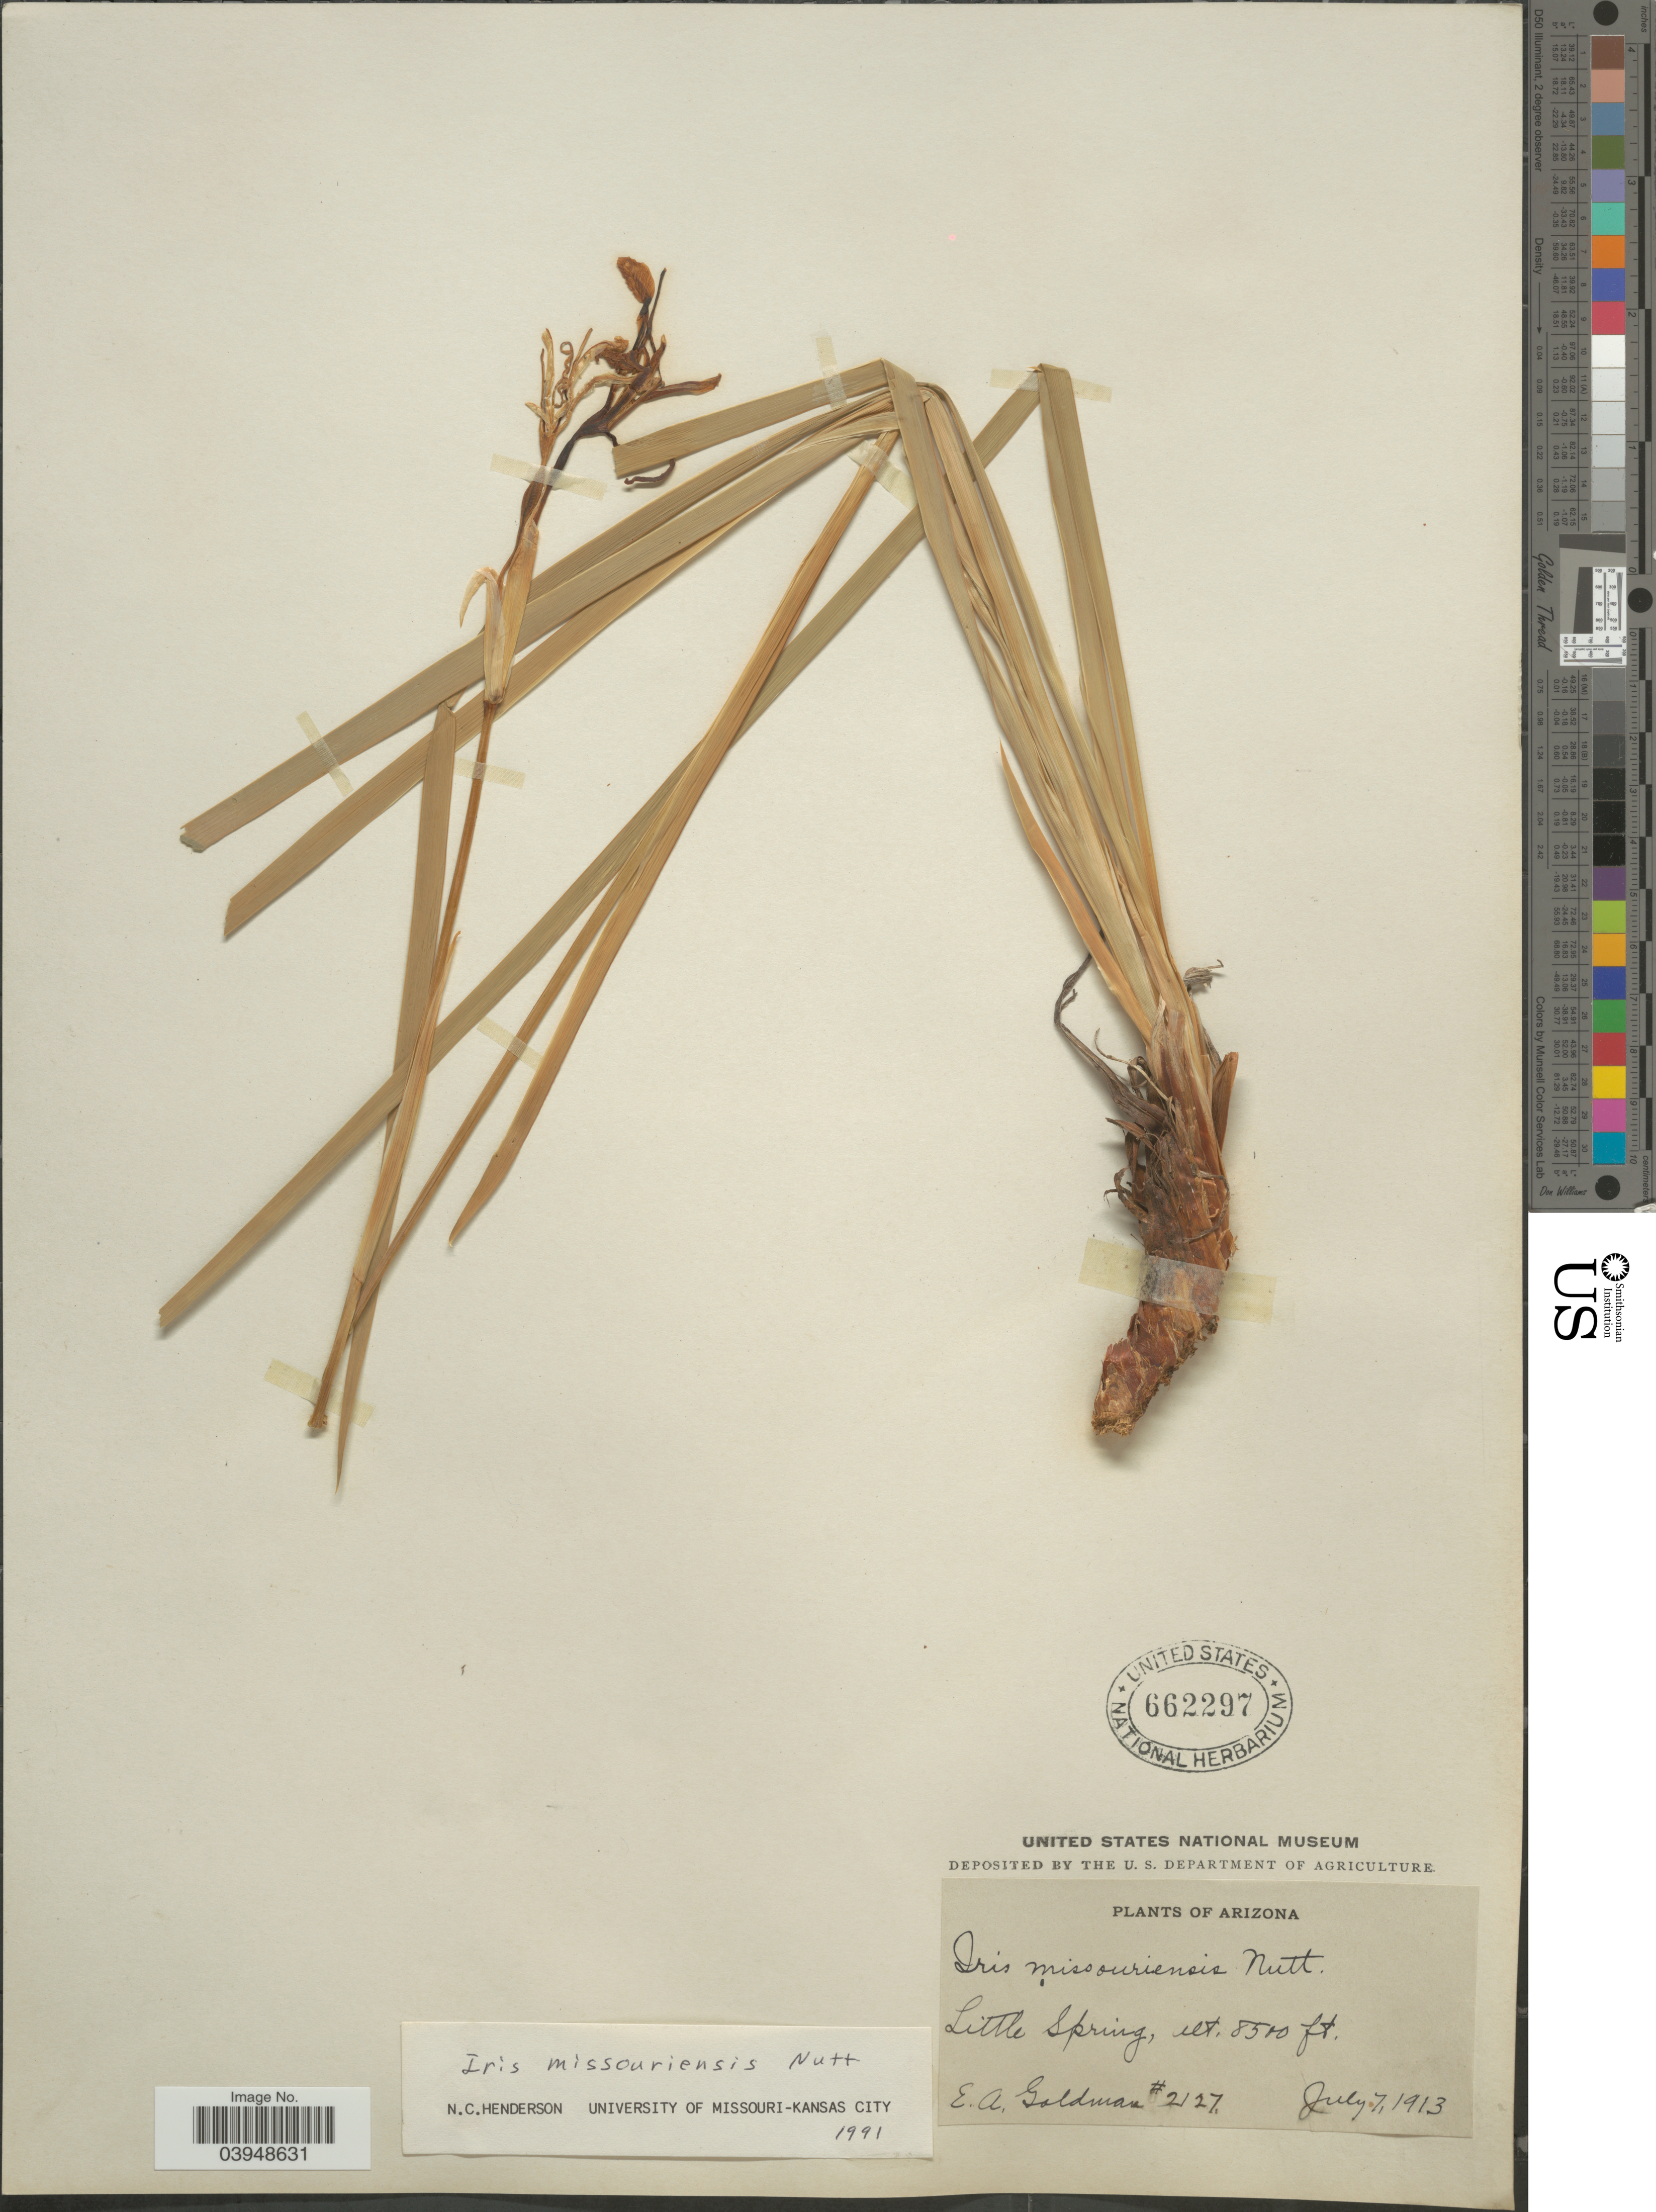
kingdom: Plantae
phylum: Tracheophyta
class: Liliopsida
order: Asparagales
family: Iridaceae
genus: Iris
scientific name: Iris missouriensis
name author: Nutt.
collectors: E. A. Goldman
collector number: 2127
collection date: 1913-07-07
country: United States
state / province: Arizona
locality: Little Spring.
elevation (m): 2591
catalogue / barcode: US 662297